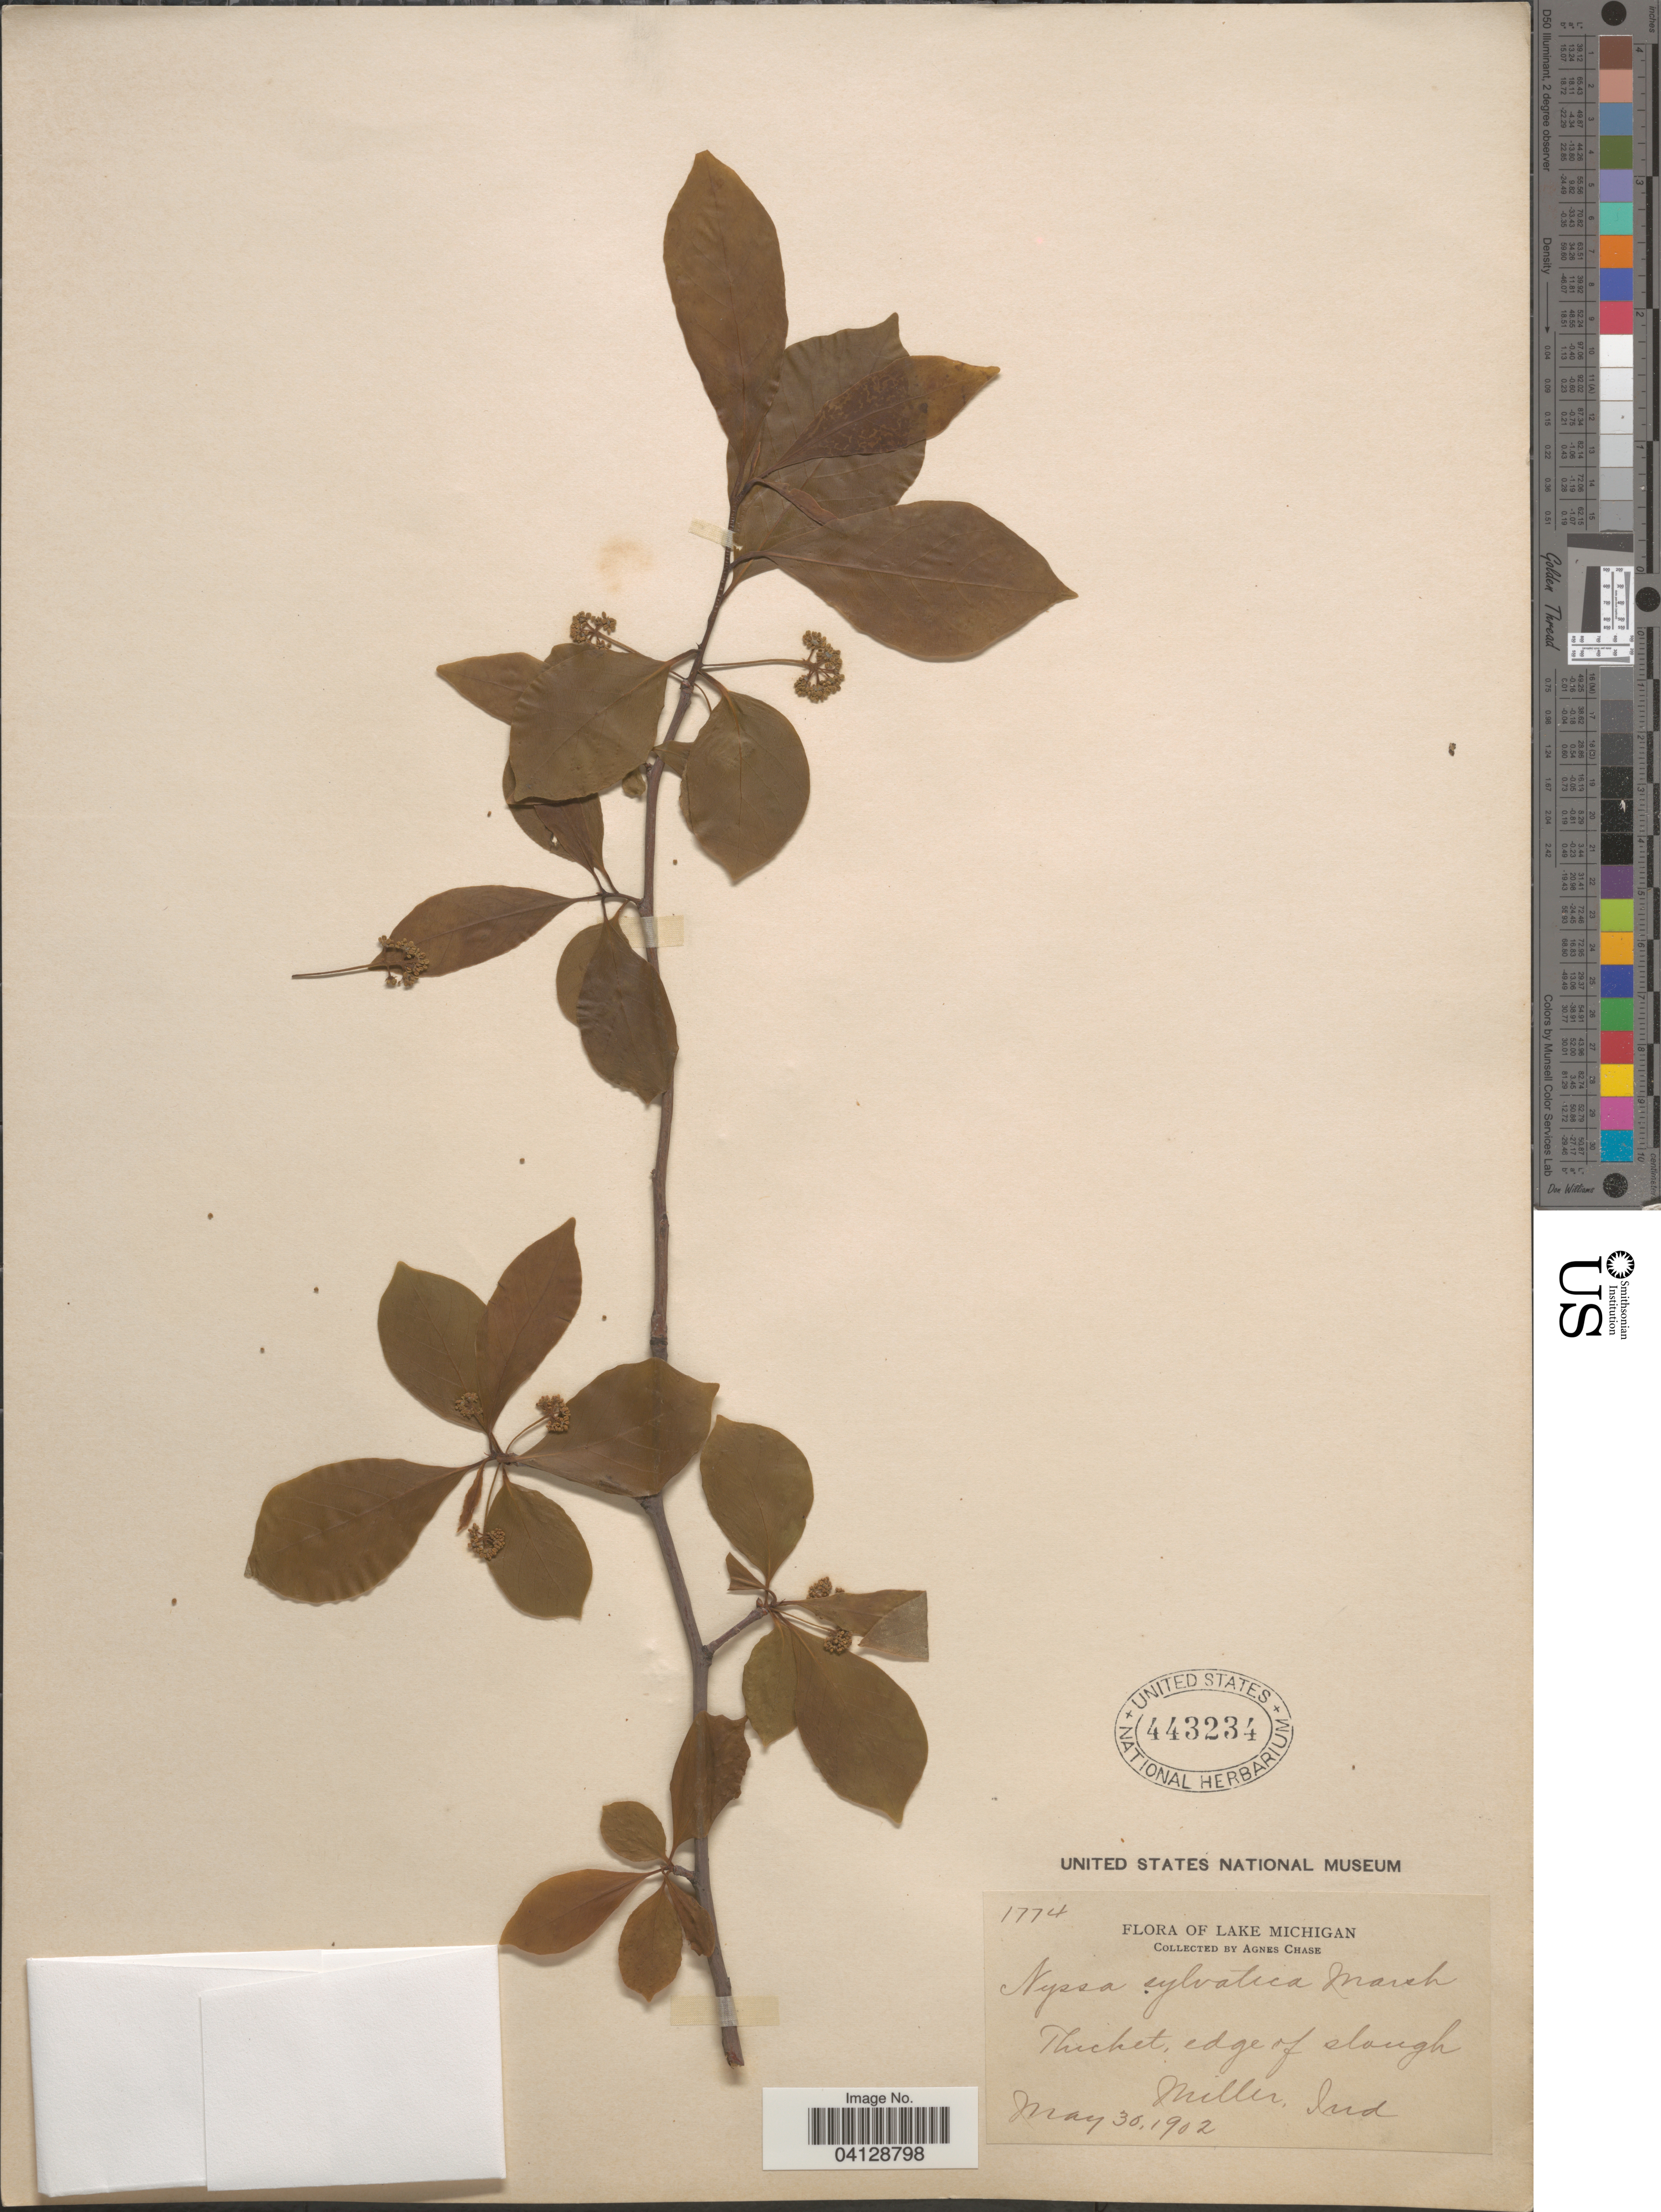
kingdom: Plantae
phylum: Tracheophyta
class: Magnoliopsida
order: Cornales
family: Nyssaceae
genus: Nyssa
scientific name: Nyssa sylvatica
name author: Marshall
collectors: A. Chase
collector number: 1774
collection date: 1902-05-30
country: United States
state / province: Indiana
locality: Lake Michigan. Miller.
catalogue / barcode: US 443234